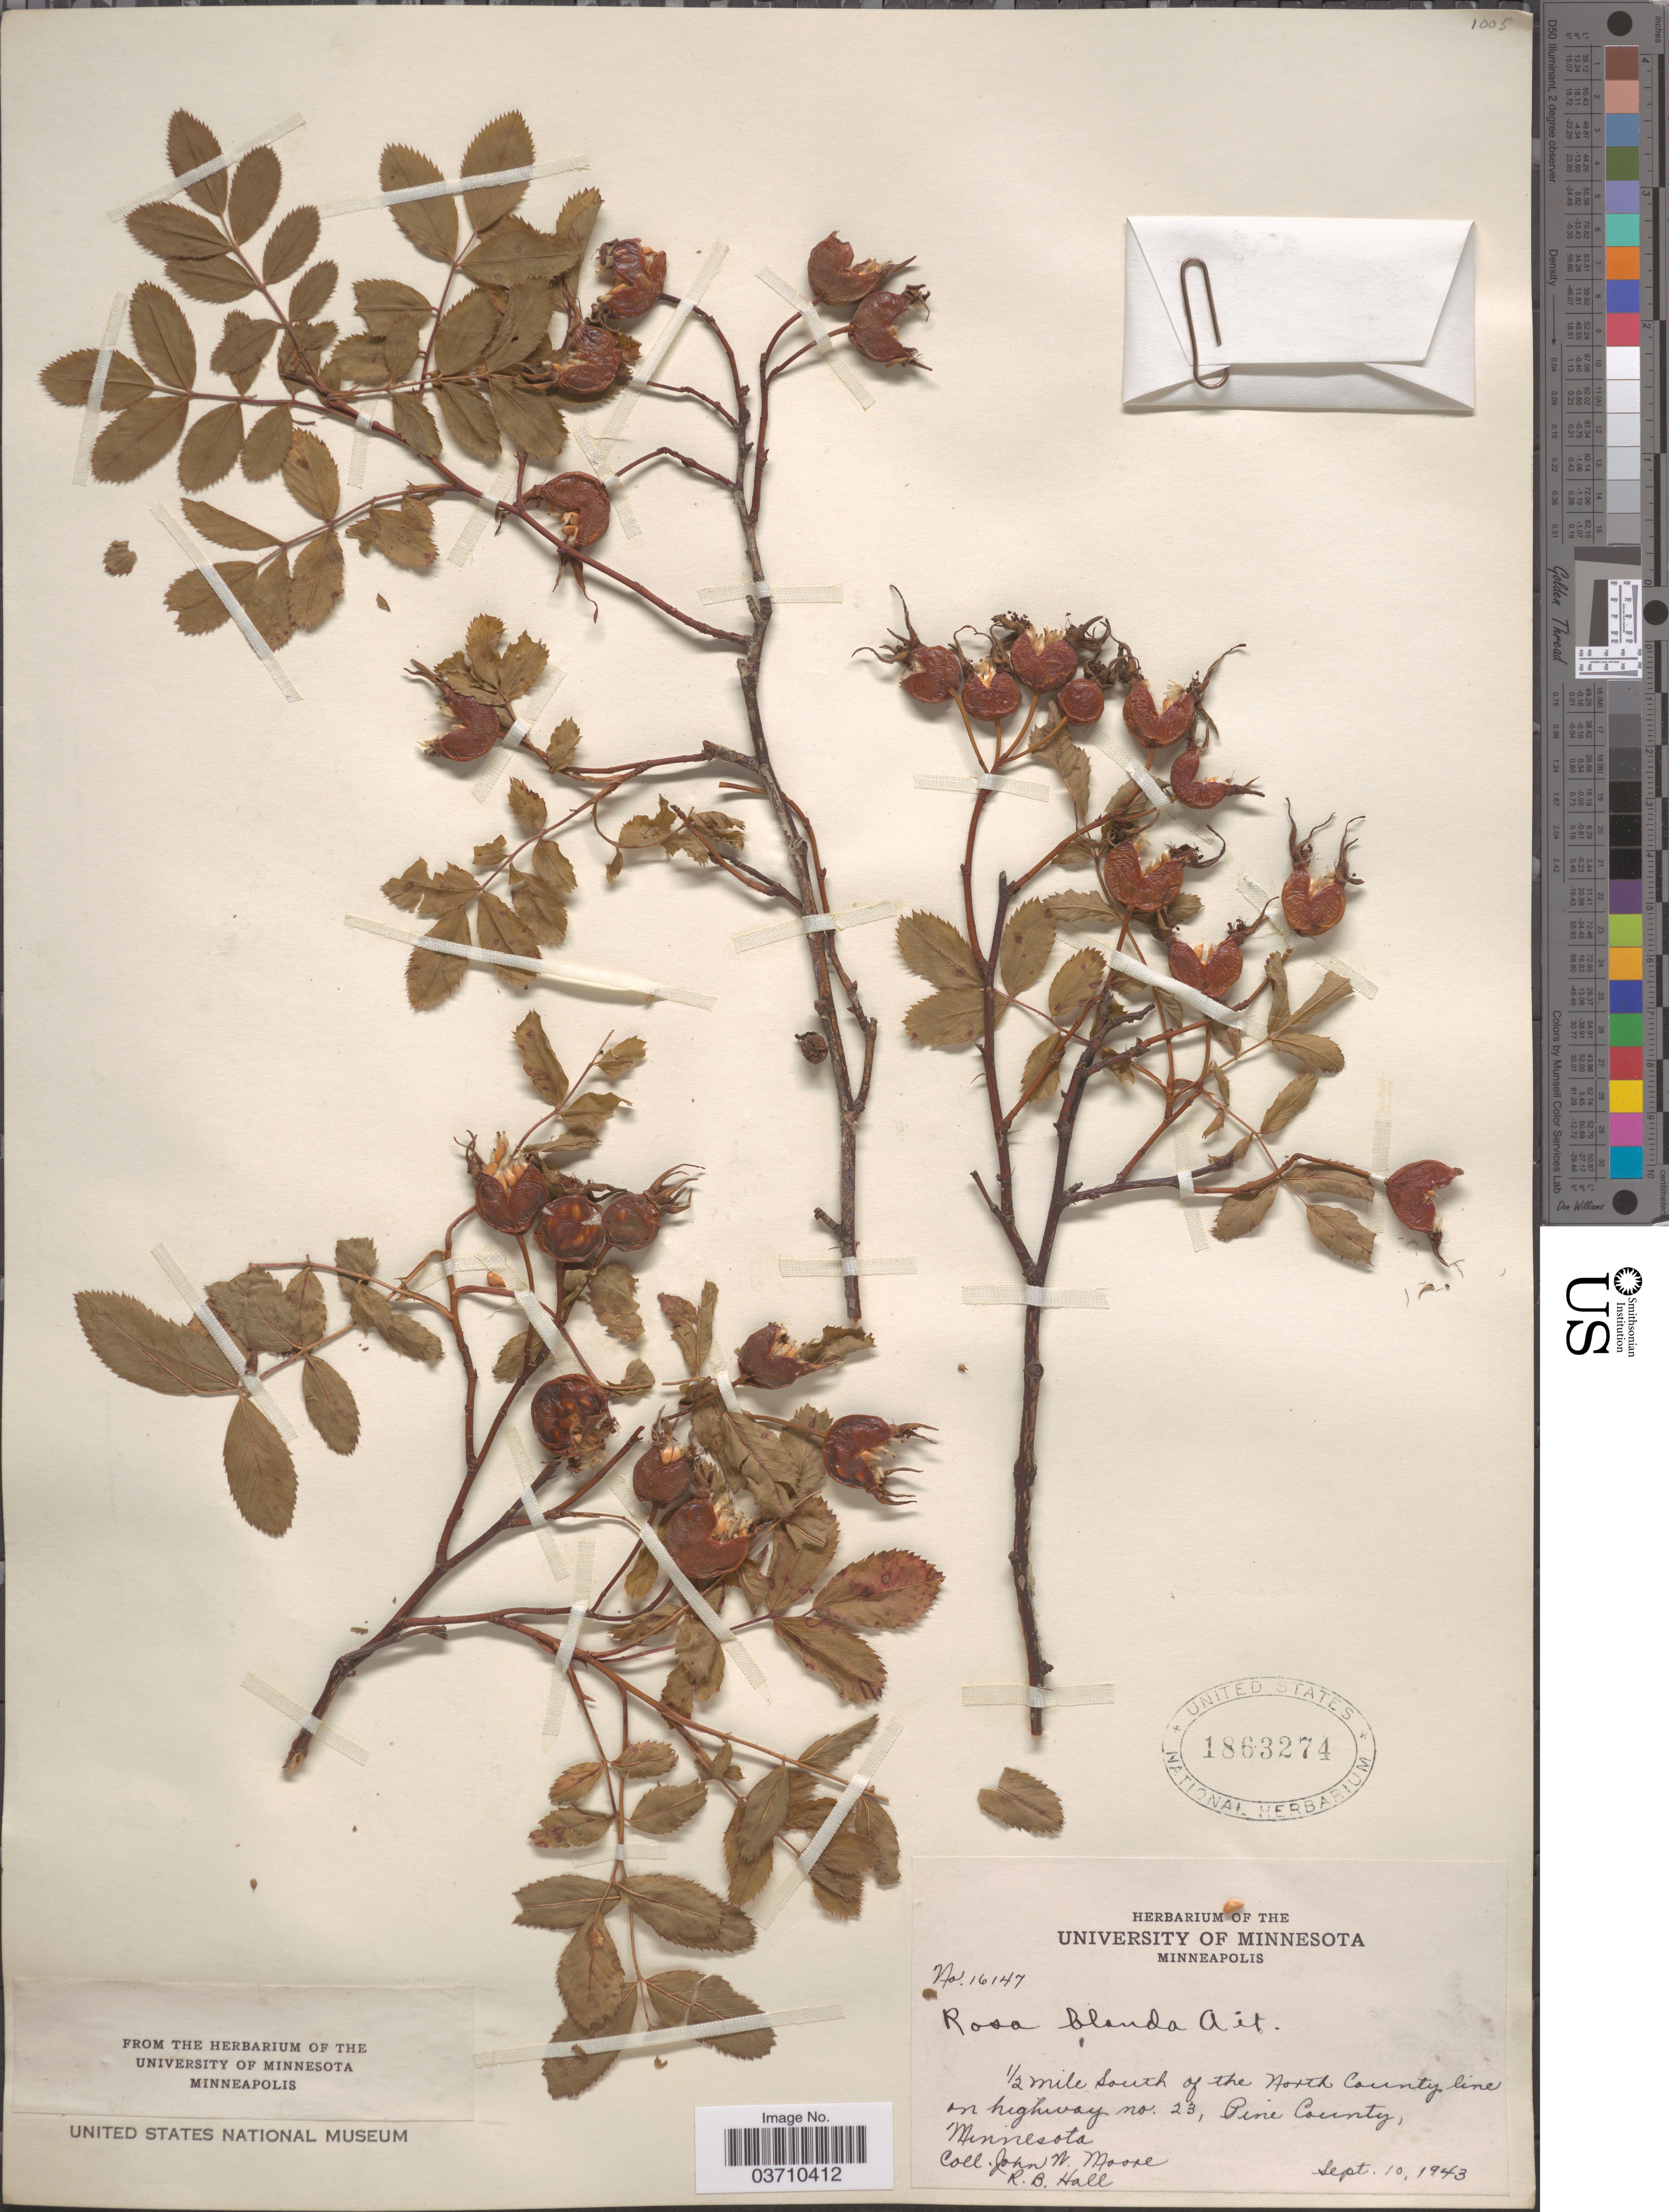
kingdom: Plantae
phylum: Tracheophyta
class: Magnoliopsida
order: Rosales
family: Rosaceae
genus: Rosa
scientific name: Rosa blanda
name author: Aiton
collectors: J. Moore & R. Hall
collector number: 16147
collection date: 1943-09-10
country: United States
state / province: Minnesota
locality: ½ mile south of the North County line on highway no. 23, Pine County.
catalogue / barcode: US 1863274